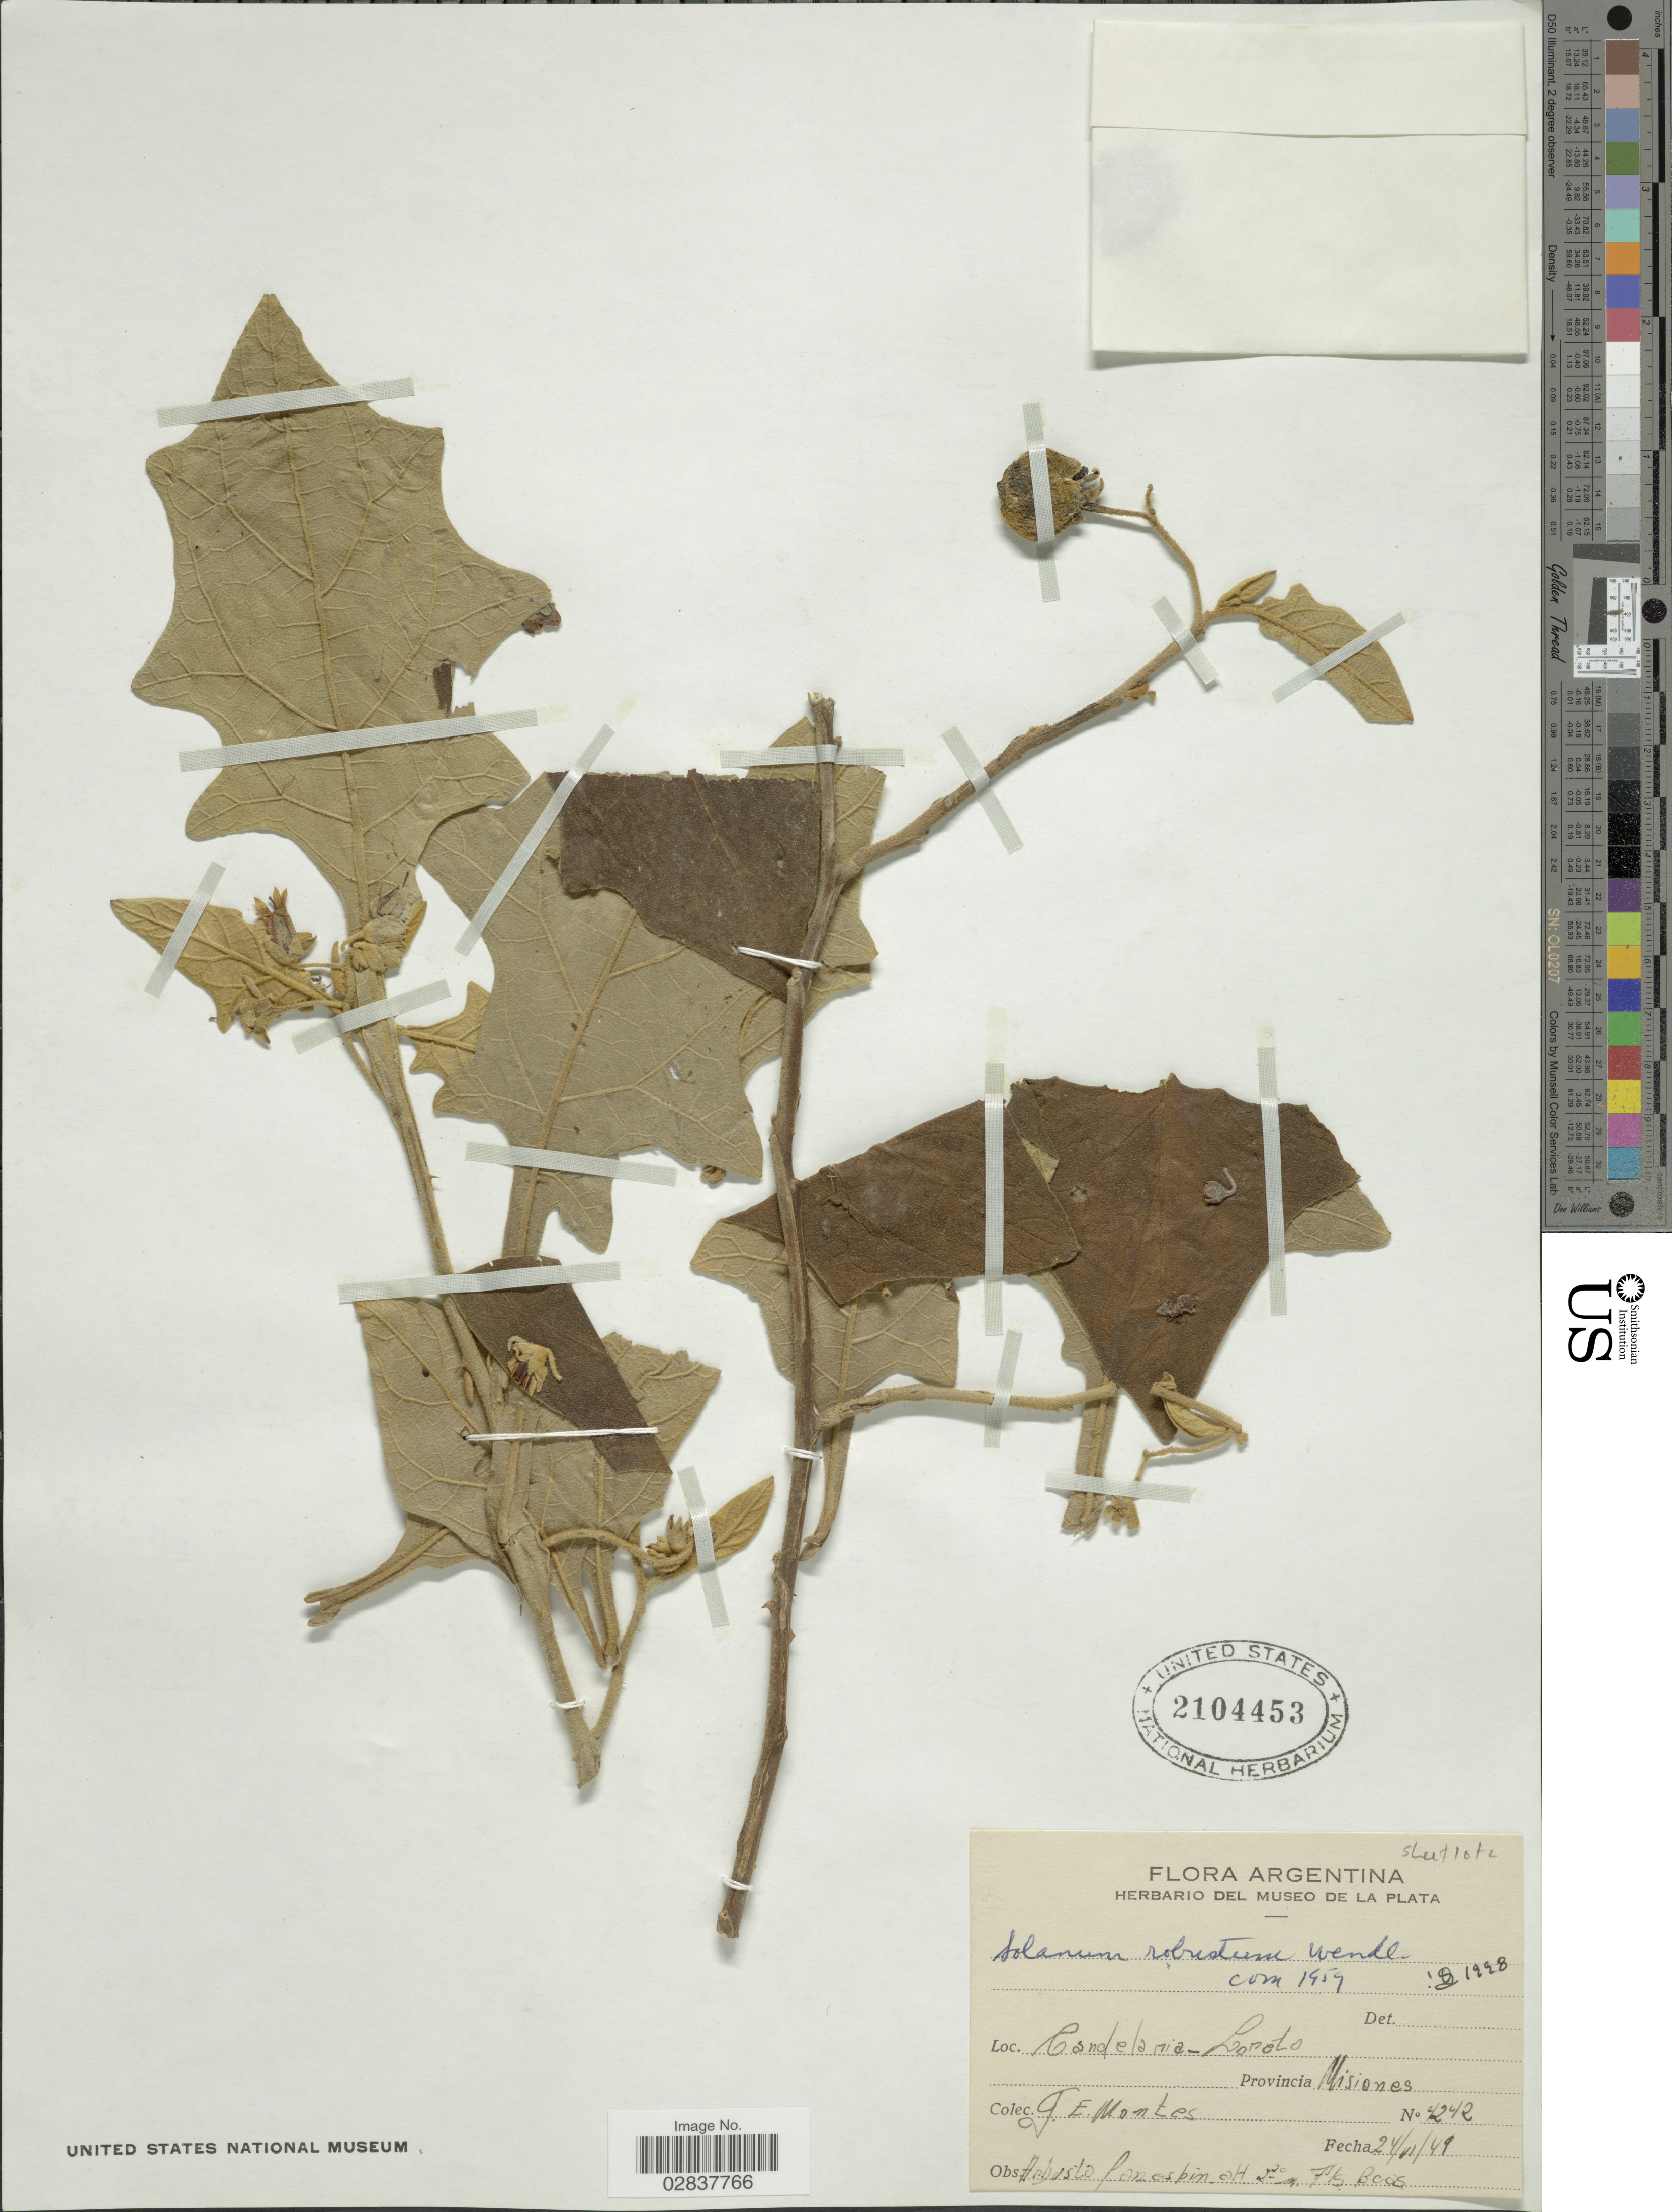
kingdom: Plantae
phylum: Tracheophyta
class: Magnoliopsida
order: Solanales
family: Solanaceae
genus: Solanum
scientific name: Solanum robustum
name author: H. Wendl.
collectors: J. E. Montes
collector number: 4242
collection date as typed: Transcribed d/m/y: 24/6/49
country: Argentina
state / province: Misiones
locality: Candelaria - Loreto.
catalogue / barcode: US 2104453